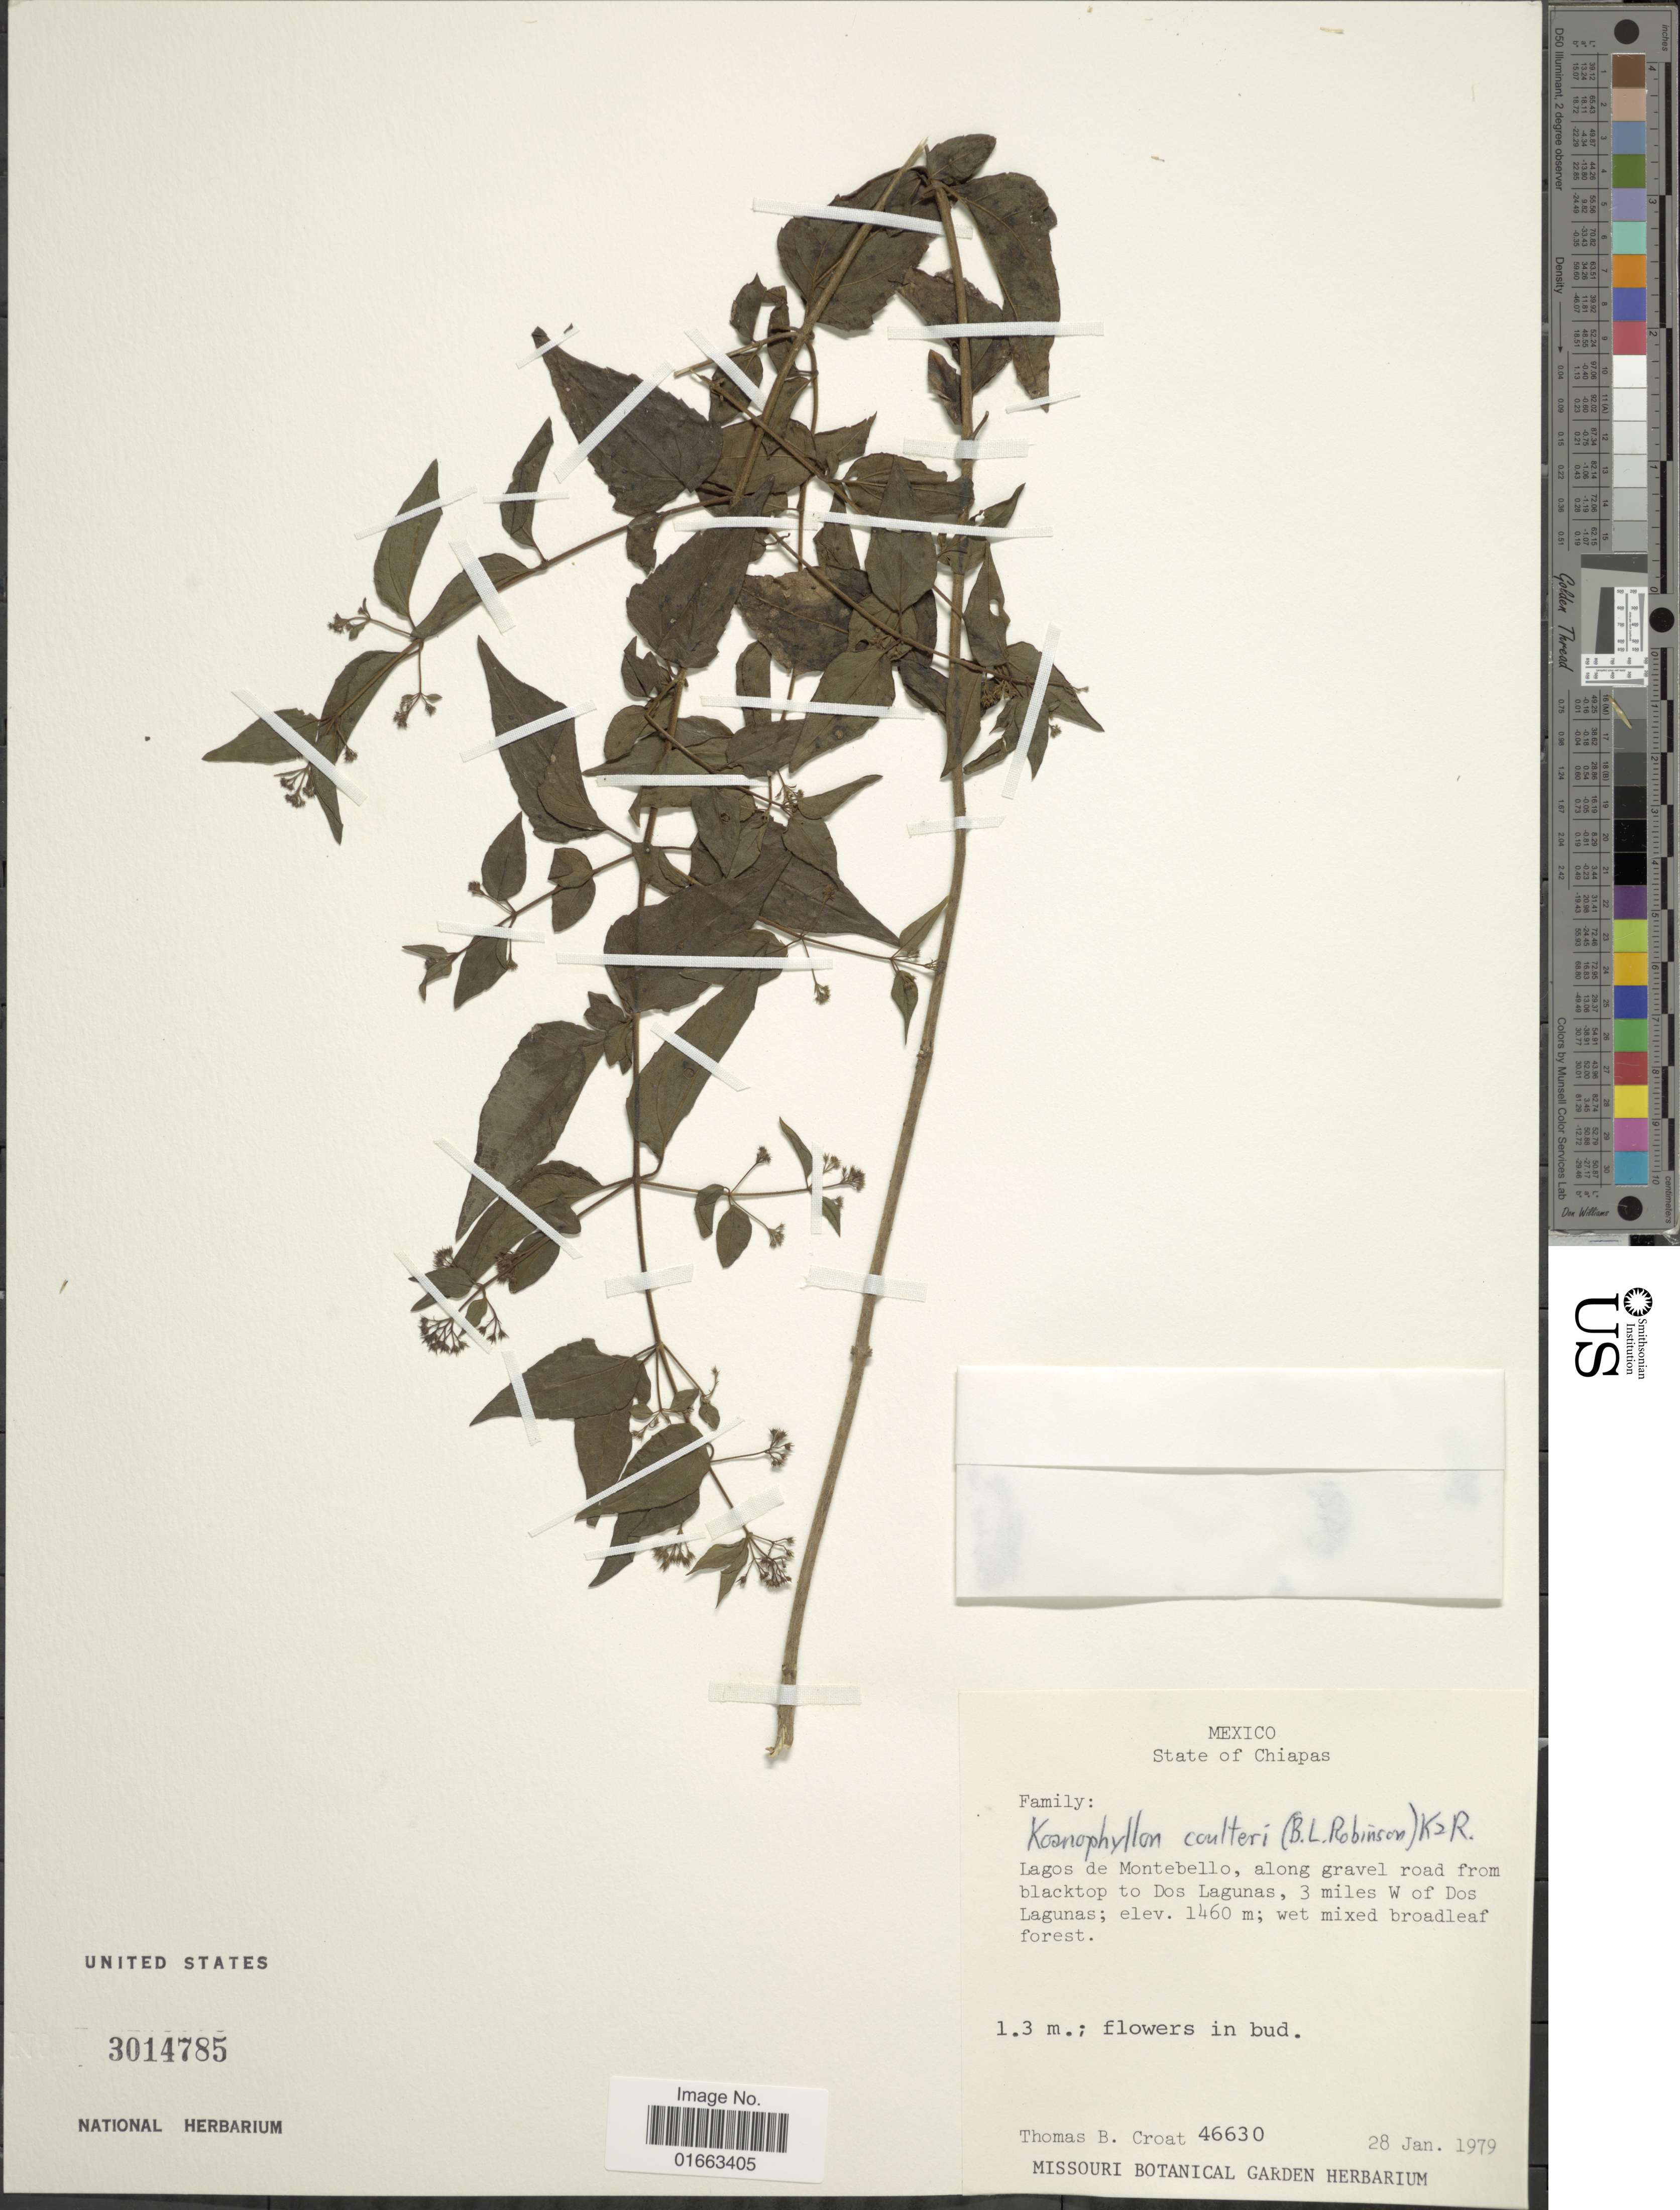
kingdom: Plantae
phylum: Tracheophyta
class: Magnoliopsida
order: Asterales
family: Asteraceae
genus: Koanophyllon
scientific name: Koanophyllon coulteri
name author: (B.L. Rob.) R.M. King & H. Rob.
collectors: T. B. Croat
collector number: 46630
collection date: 1979-01-28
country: Mexico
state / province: Chiapas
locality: Lagos de Montebello, along gravel road from blacktop to Dos lagunas, 3 miles W of Dos Lagunas; wet miexed broadleaf forest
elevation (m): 1460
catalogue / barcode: US 3014785